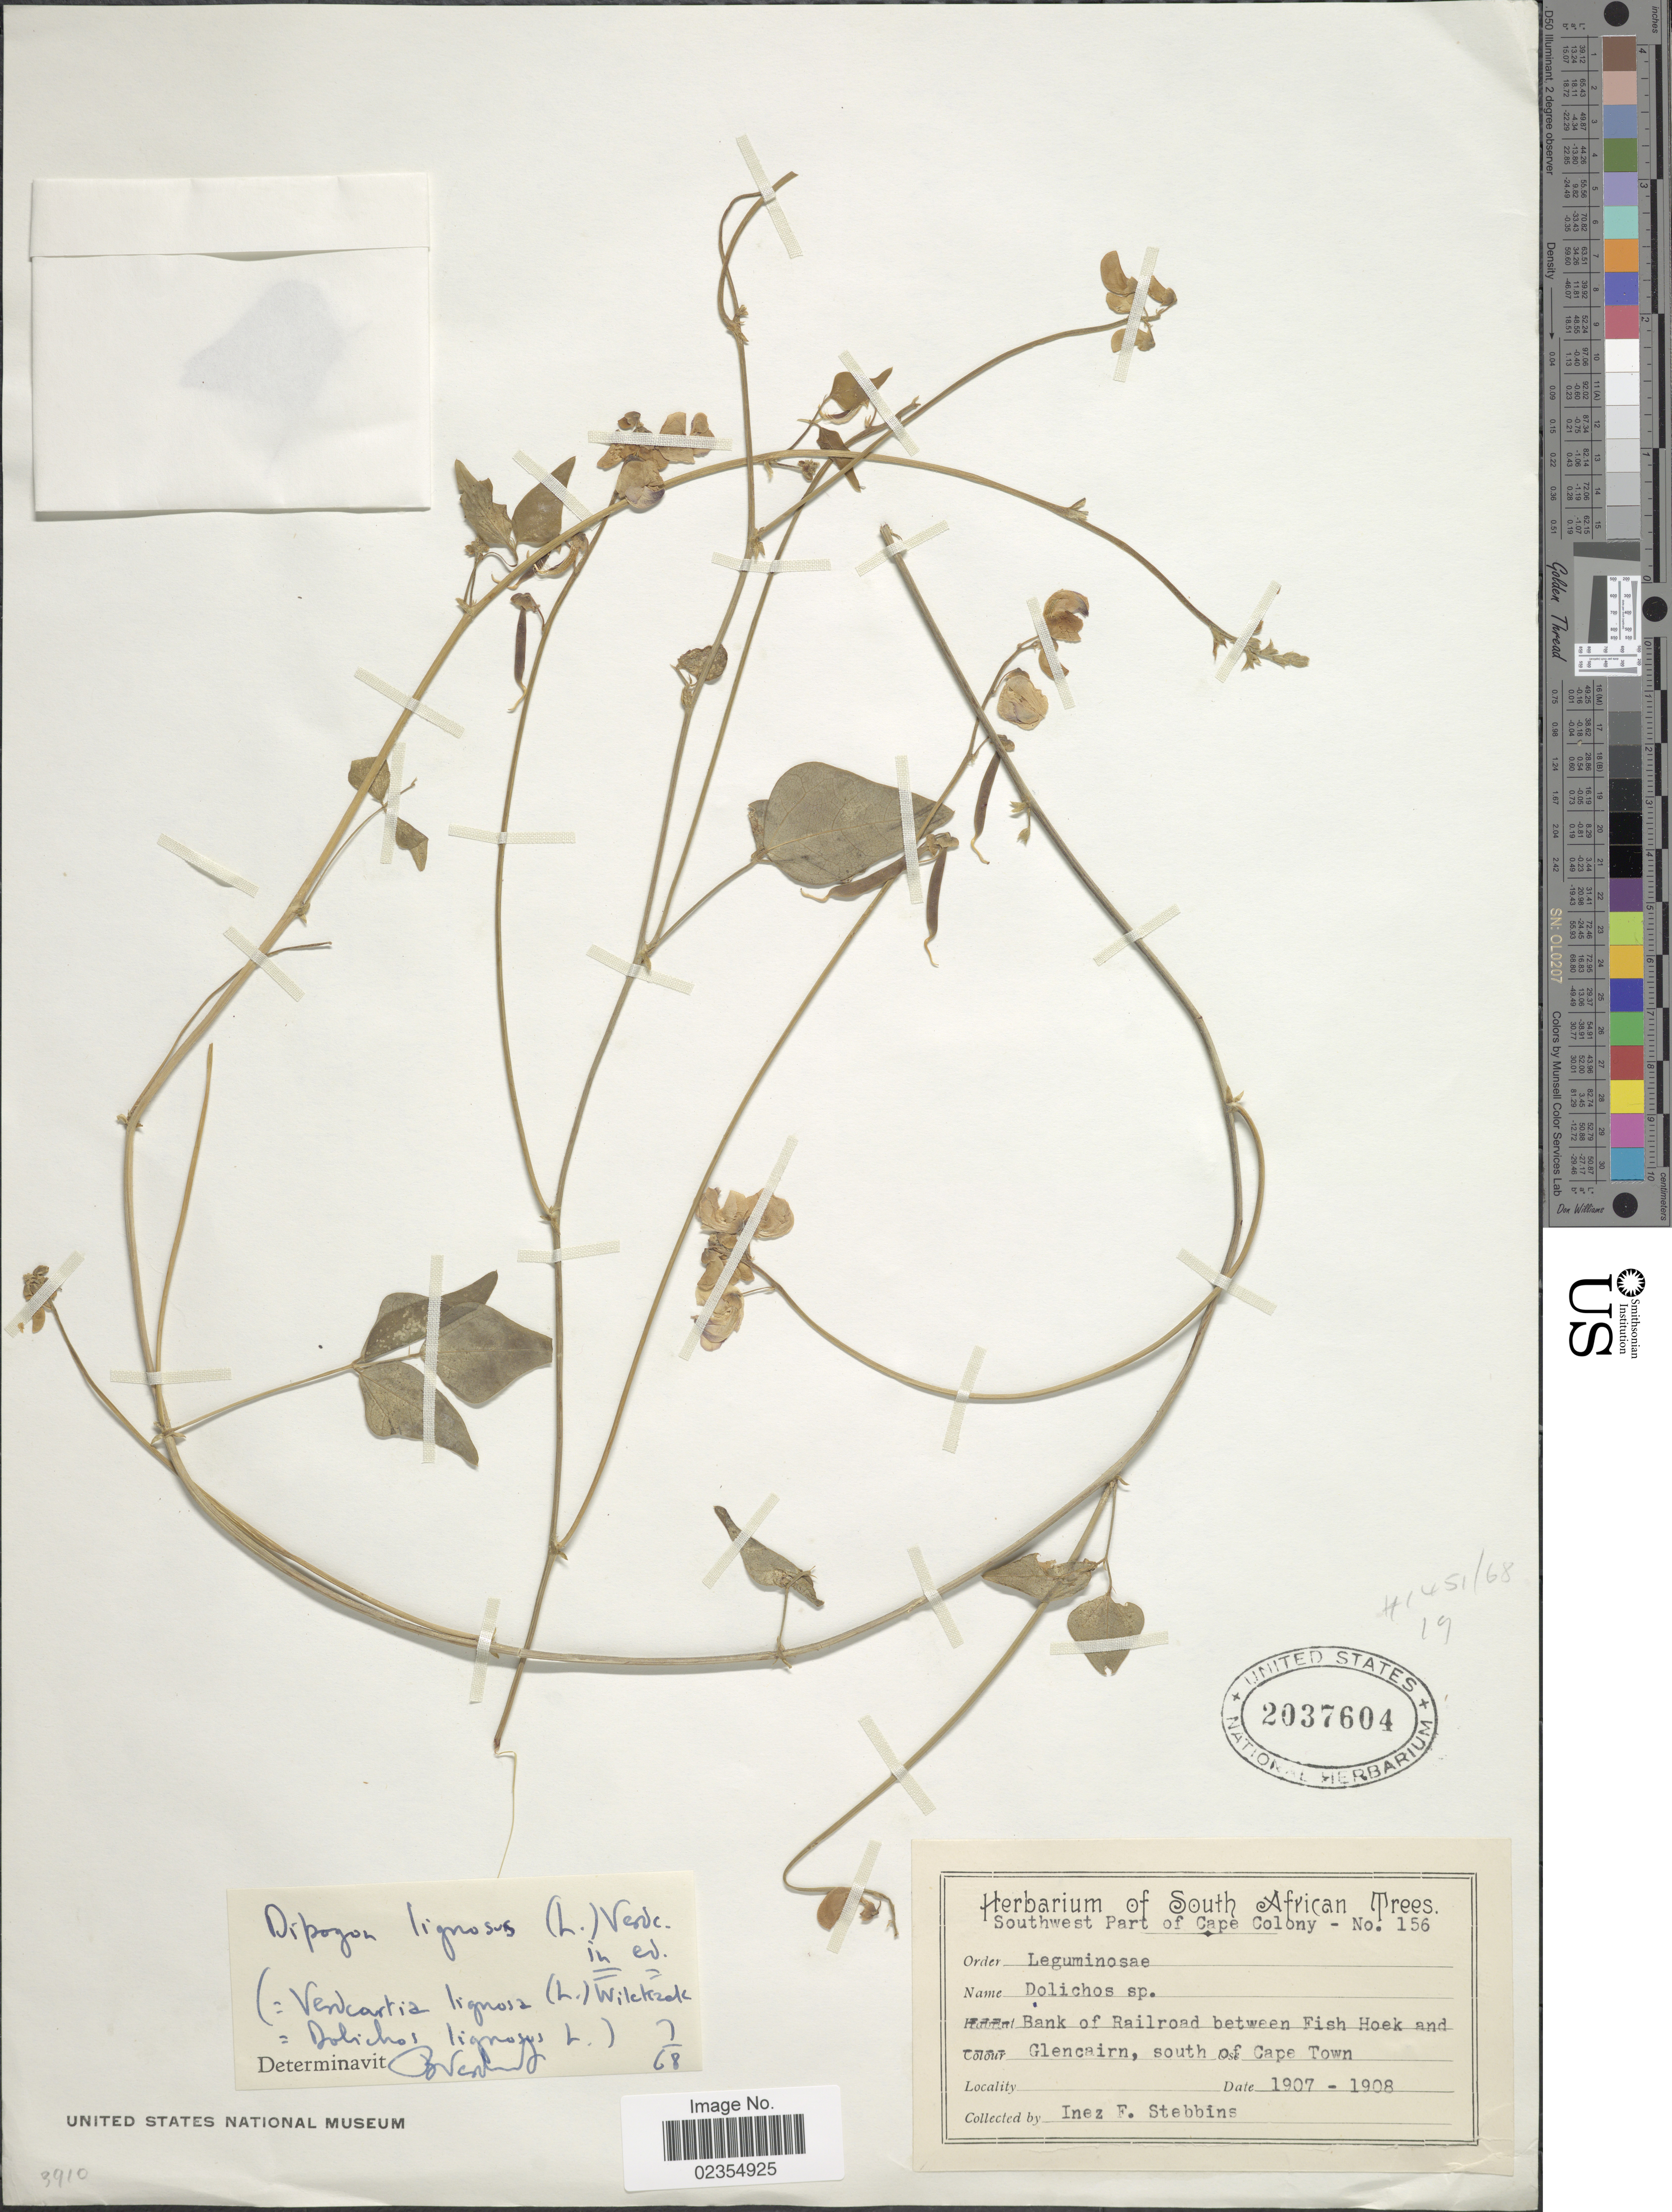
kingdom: Plantae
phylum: Tracheophyta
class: Magnoliopsida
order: Fabales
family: Fabaceae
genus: Dipogon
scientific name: Dipogon lignosus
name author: (L.) Verdc.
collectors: I. Stebbins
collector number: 156?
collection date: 1907/1908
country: South Africa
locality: Bank of Railroad between Fish Hoek and Glencairn, south of Cape Town, southwest part of Cape Colony [unsure placement]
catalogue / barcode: US 2037604